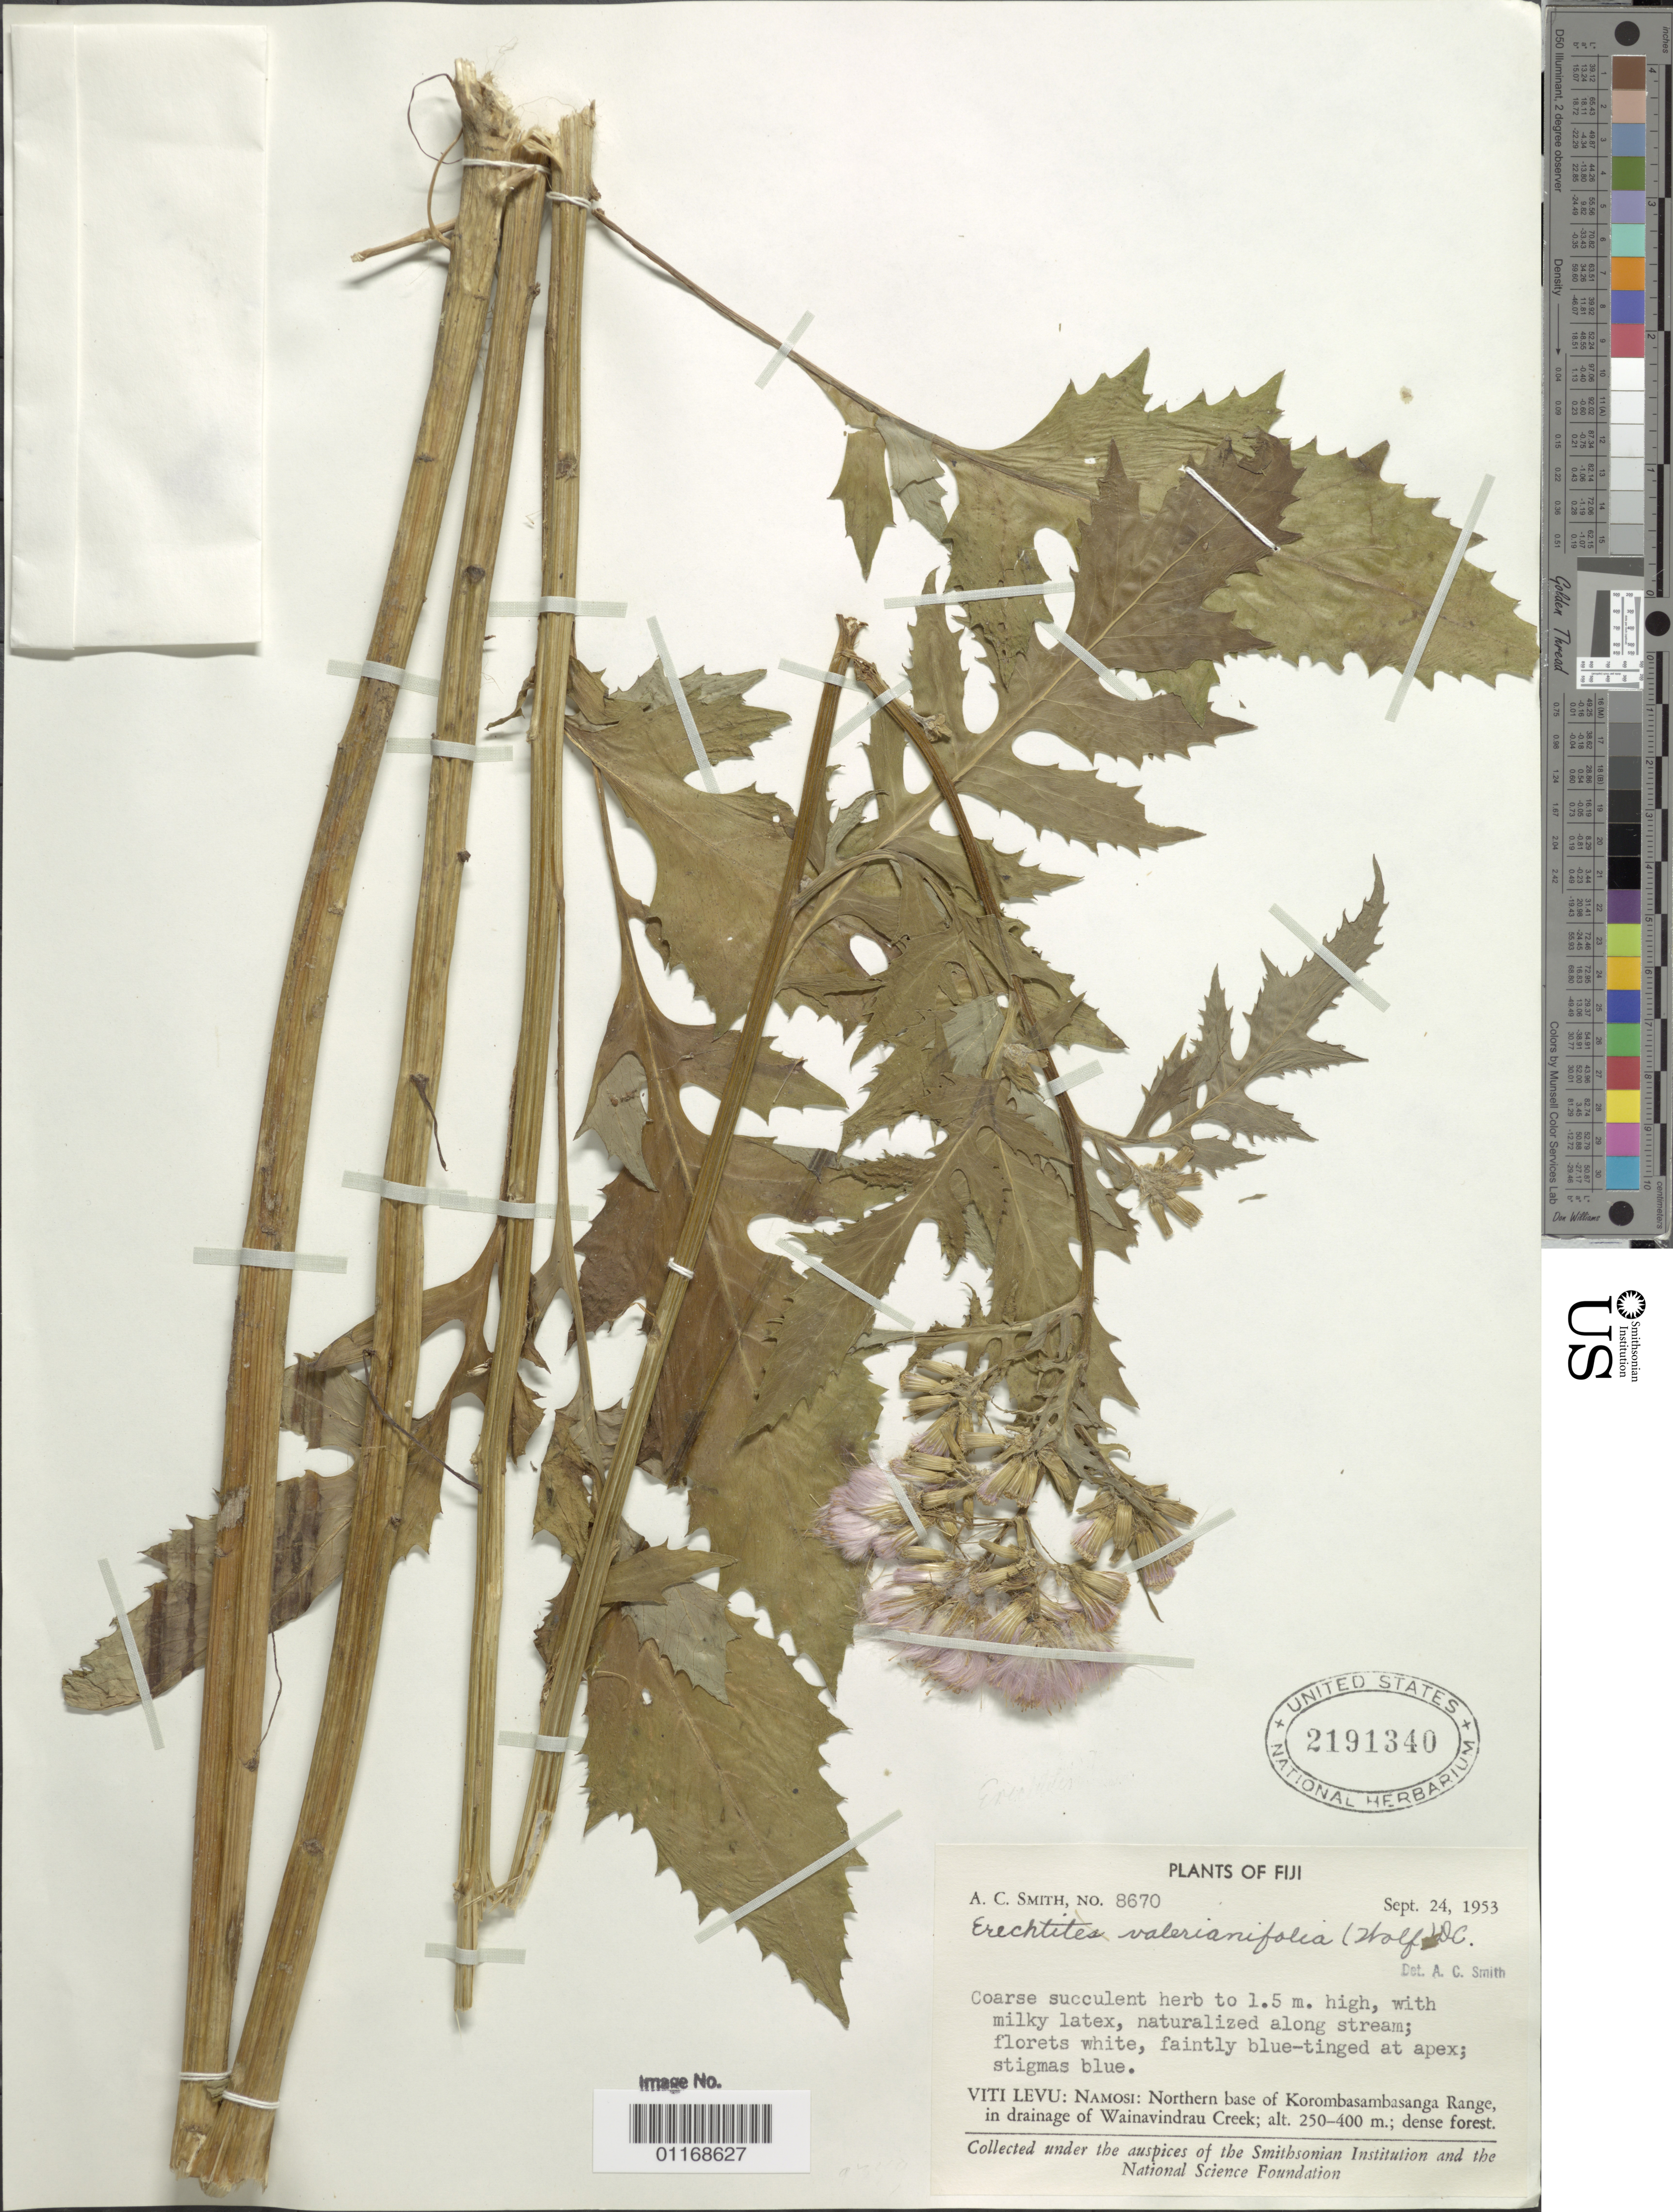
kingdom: Plantae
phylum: Tracheophyta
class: Magnoliopsida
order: Asterales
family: Asteraceae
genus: Erechtites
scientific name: Erechtites valerianifolius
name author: (Link ex Spreng.) DC.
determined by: Smith, A. C.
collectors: A. C. Smith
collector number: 8670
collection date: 1953-09-24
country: Fiji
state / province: Namosi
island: Viti Levu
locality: Northern Base of Korobasambasanga Range, in drainage of Wainavindrau Creek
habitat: Dense forest.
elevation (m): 250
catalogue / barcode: US 2191340